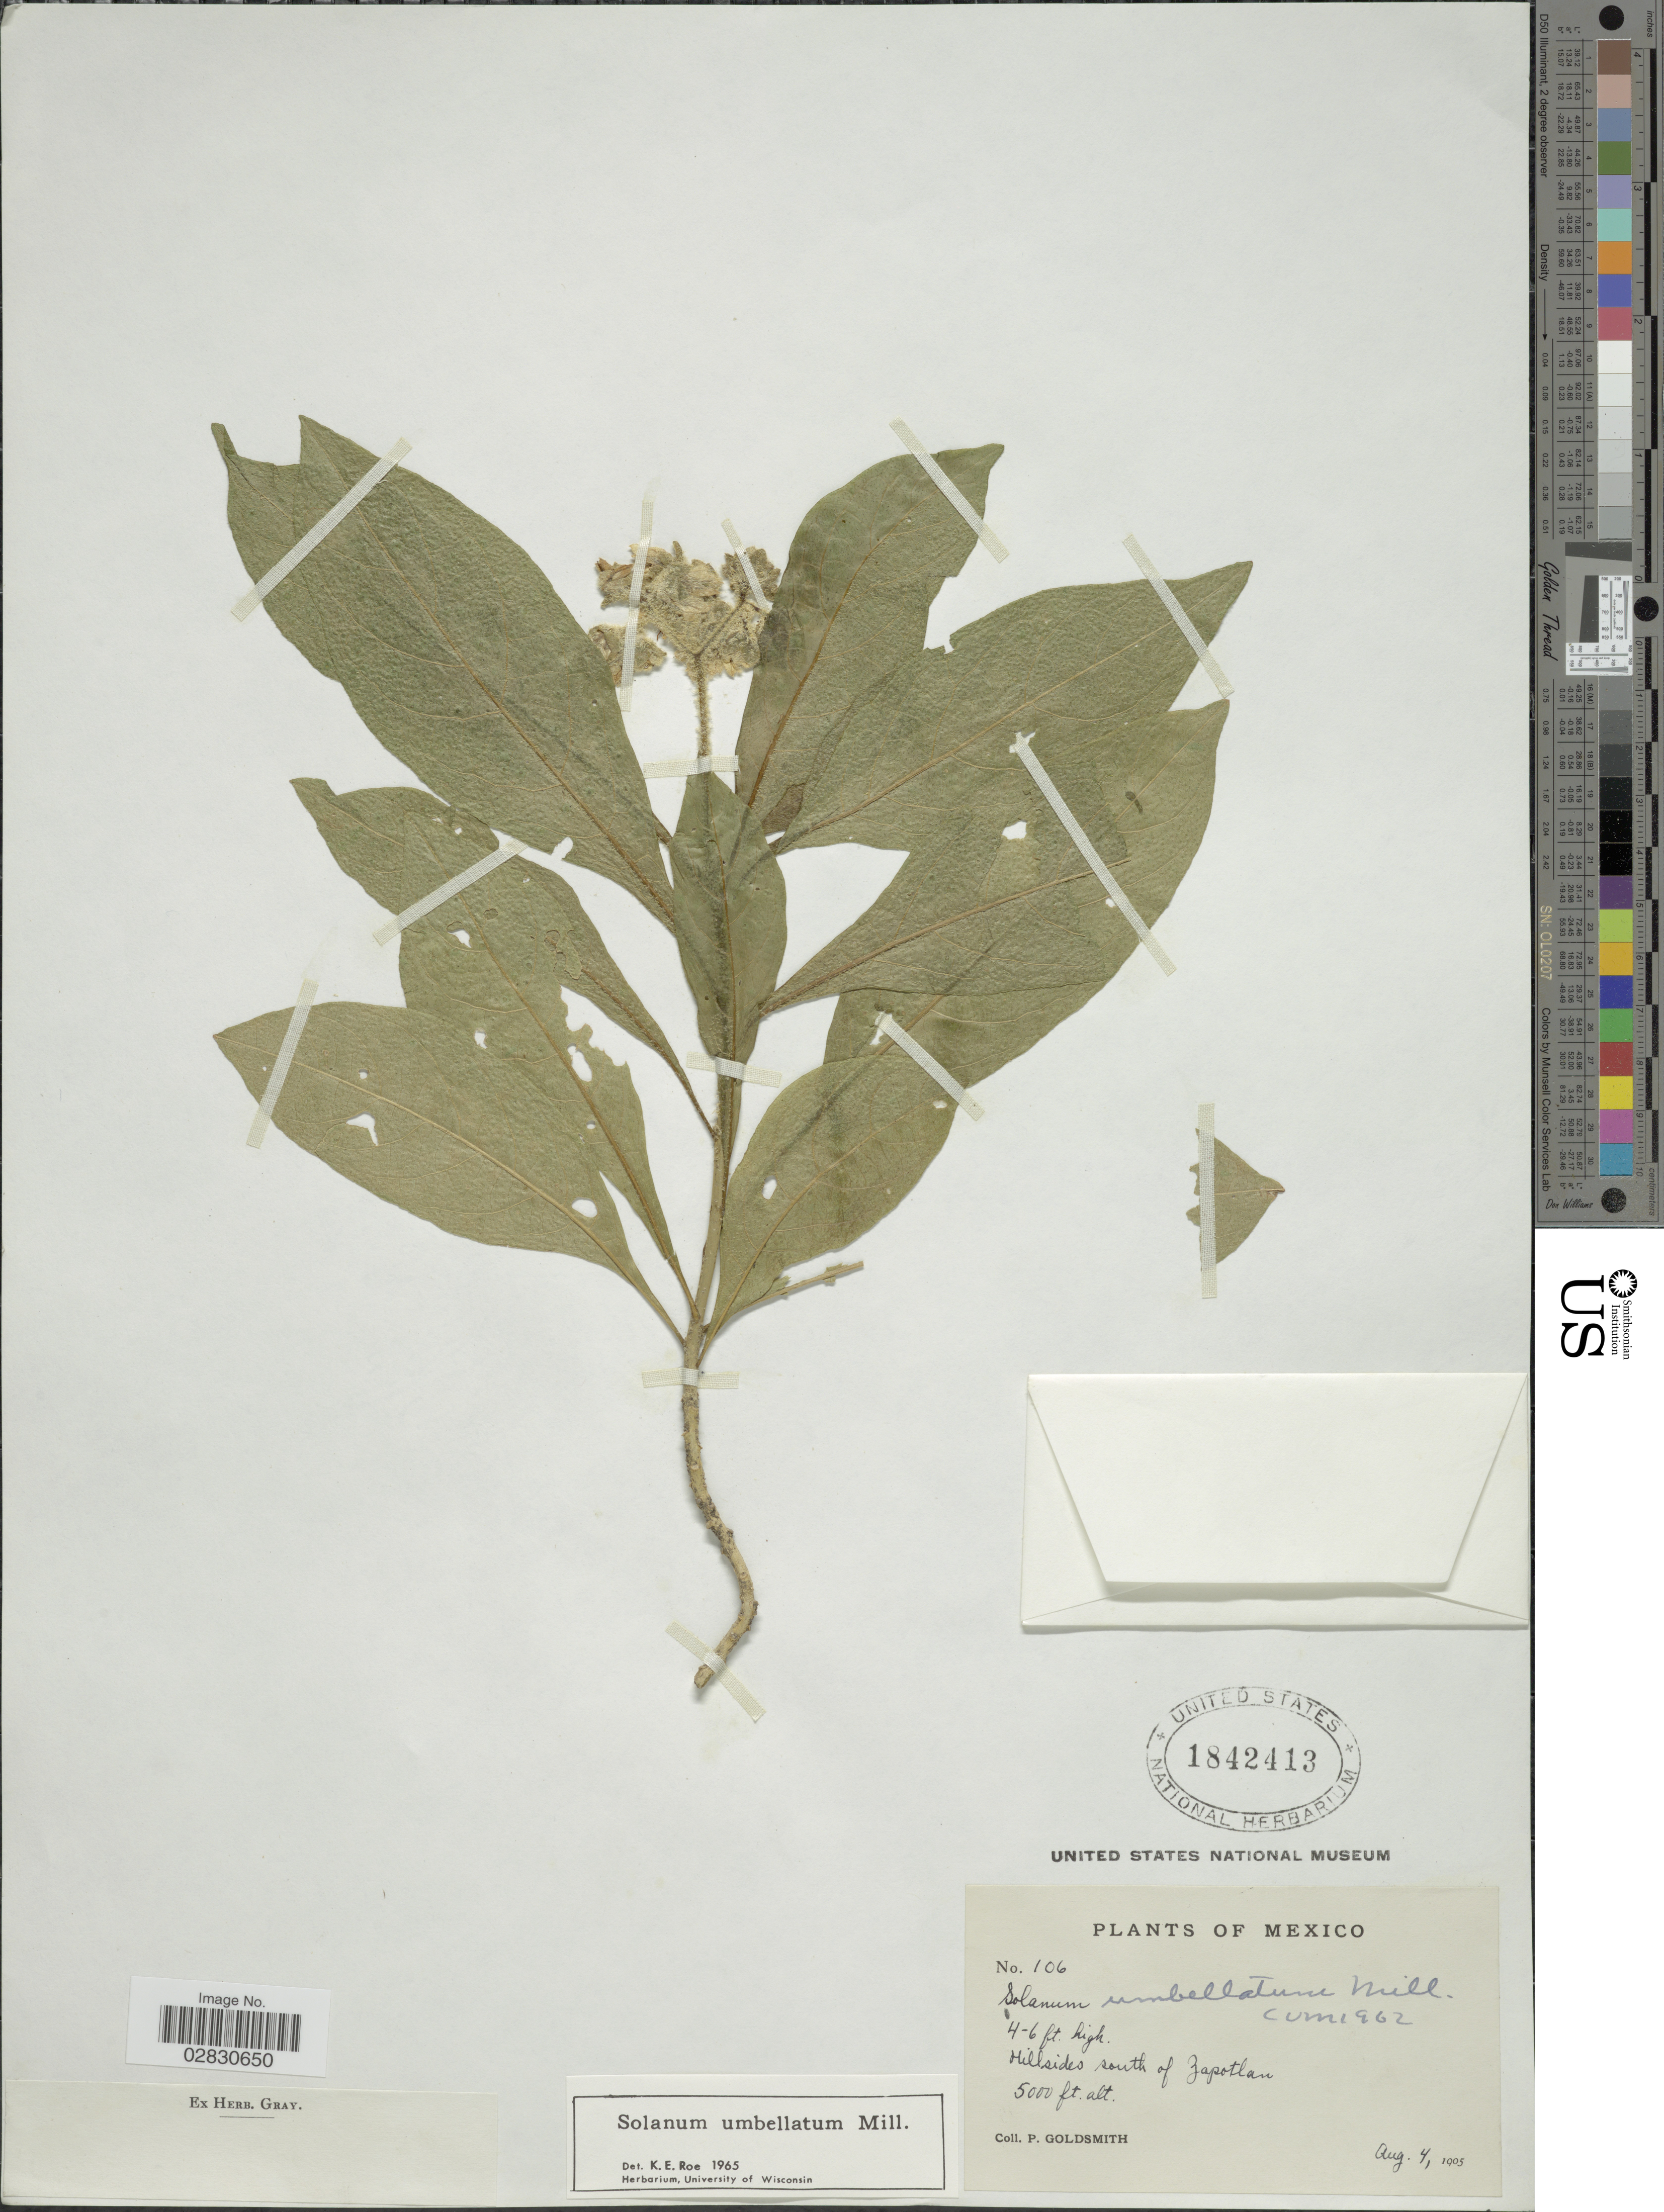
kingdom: Plantae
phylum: Tracheophyta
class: Magnoliopsida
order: Solanales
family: Solanaceae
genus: Solanum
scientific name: Solanum umbellatum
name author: Mill.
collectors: P. Goldsmith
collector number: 106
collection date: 1905-08-04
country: Mexico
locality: Hillsides south of Zapotlan.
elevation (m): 1524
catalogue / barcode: US 1842413